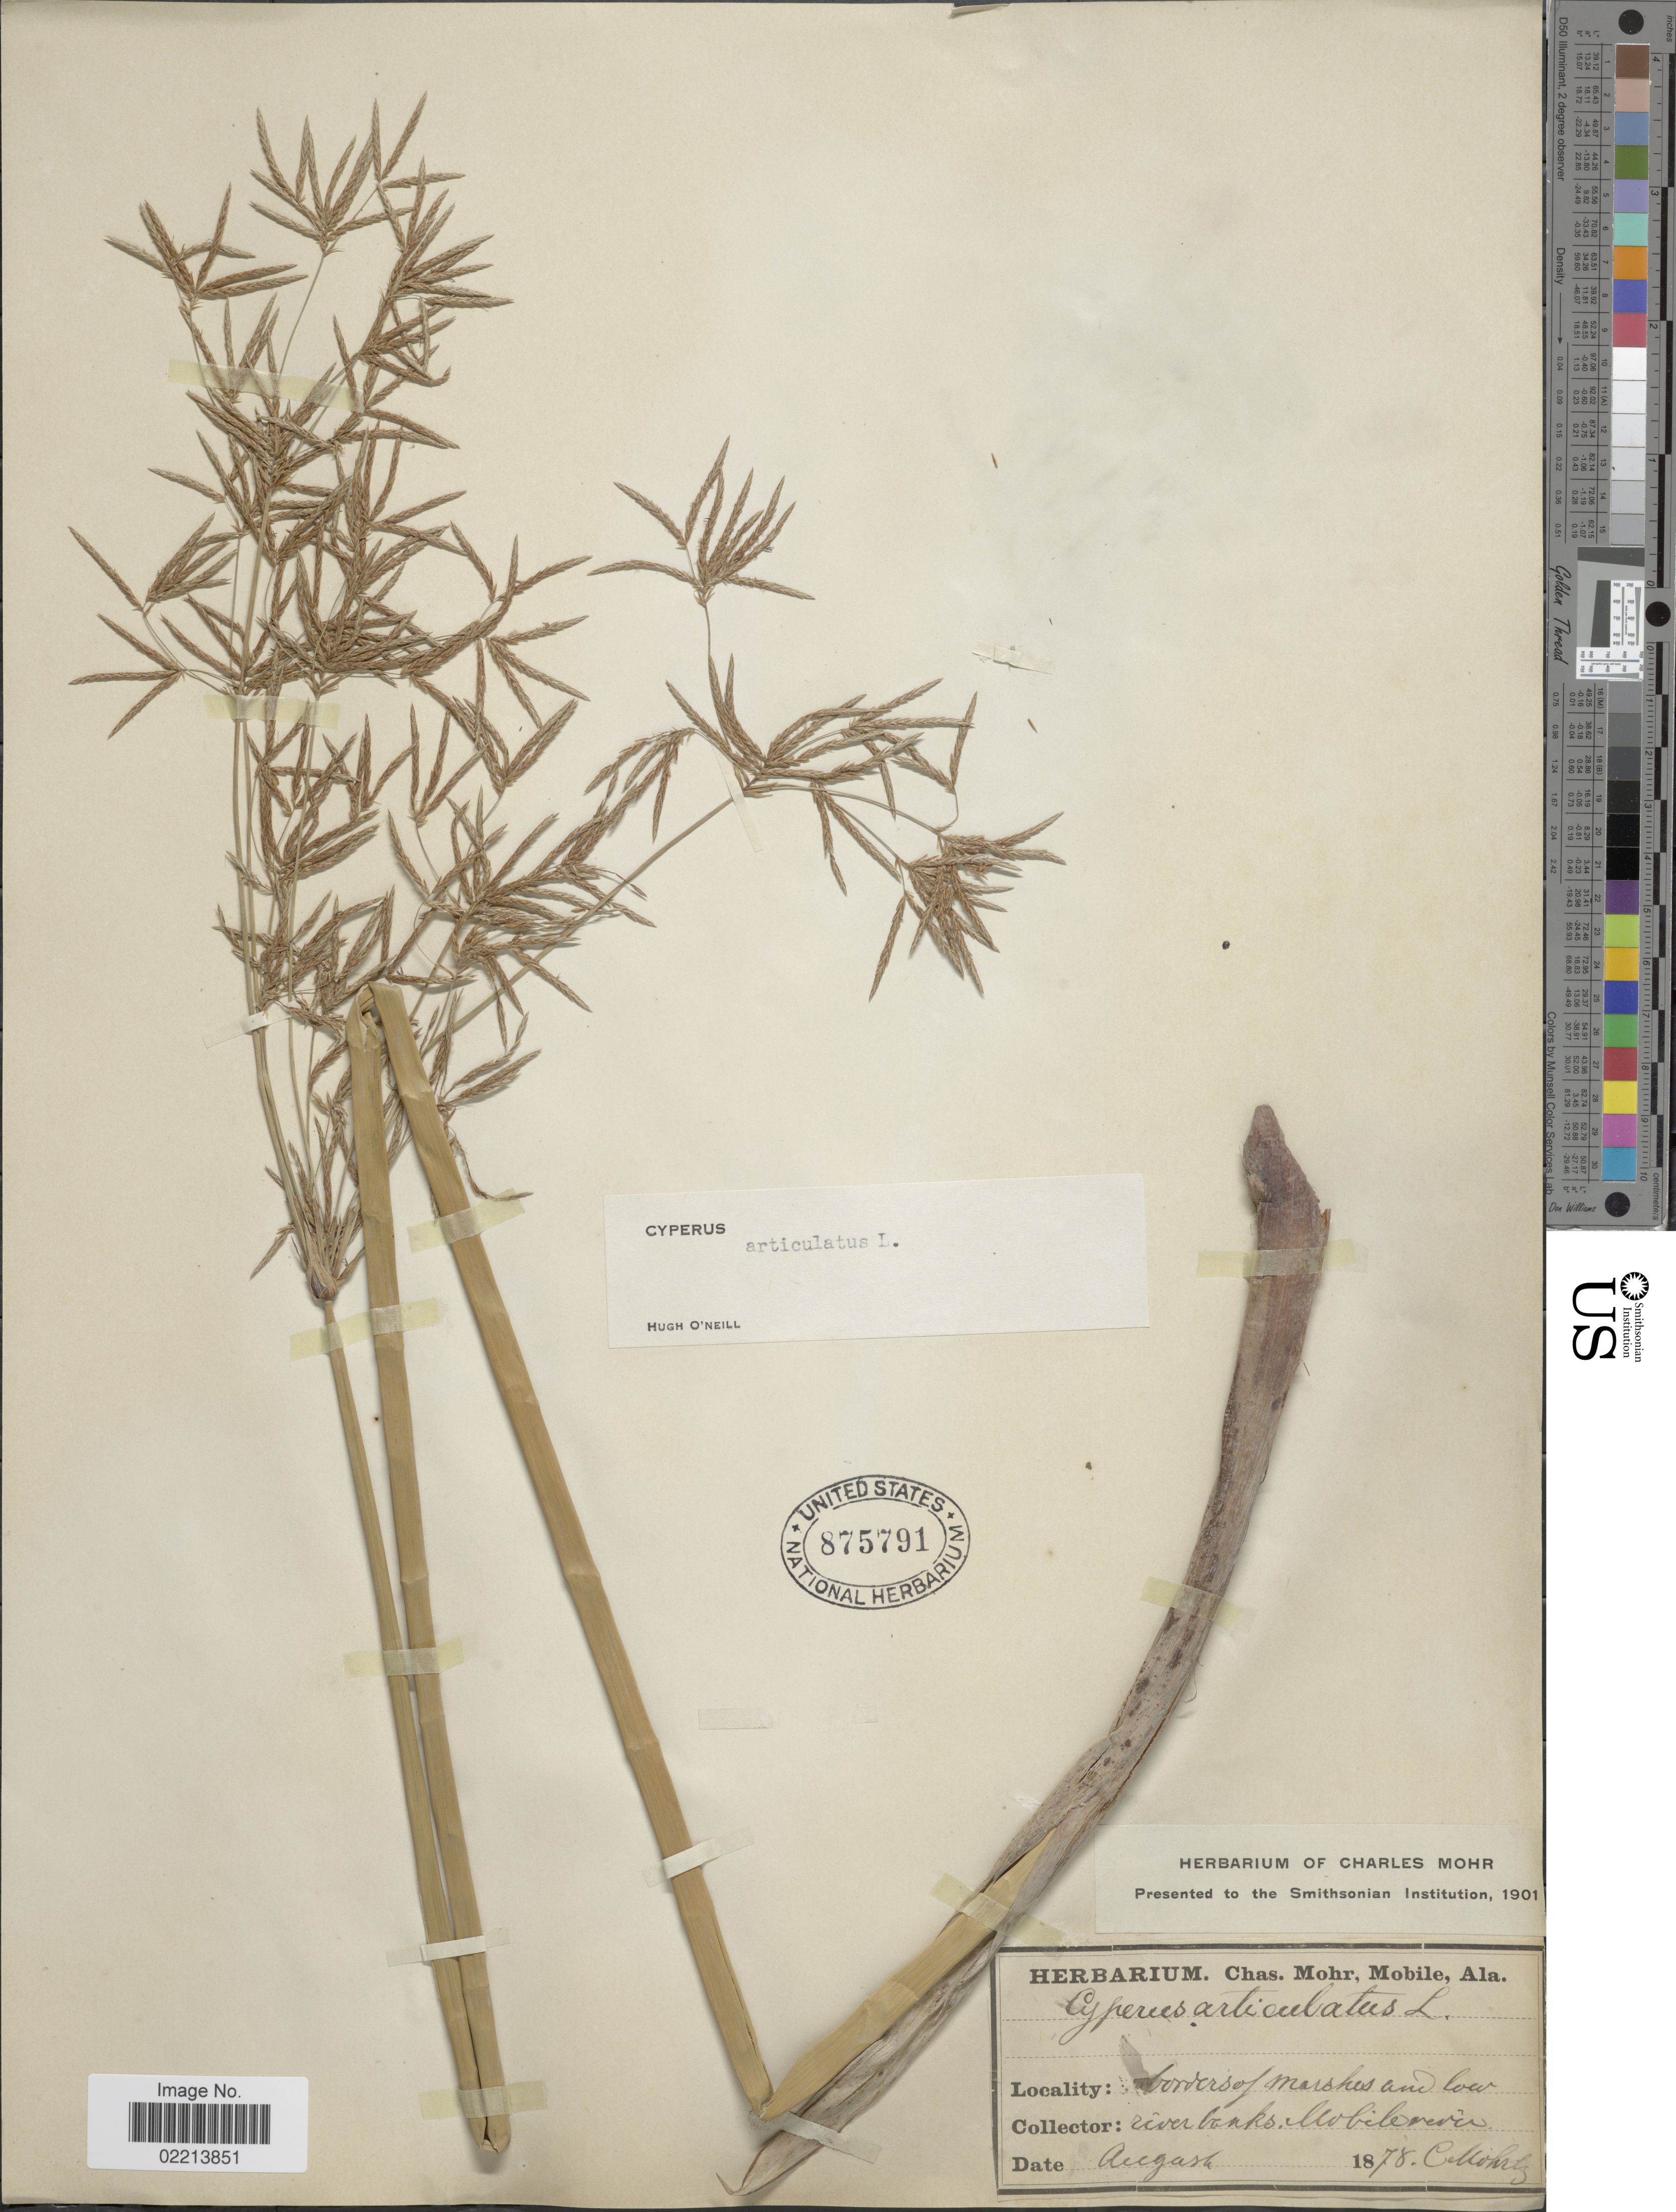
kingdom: Plantae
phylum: Tracheophyta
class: Liliopsida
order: Poales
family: Cyperaceae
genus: Cyperus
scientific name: Cyperus articulatus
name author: L.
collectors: C. T. Mohr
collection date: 1878-08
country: United States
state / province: Alabama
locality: River banks, Mobile river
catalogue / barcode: US 875791